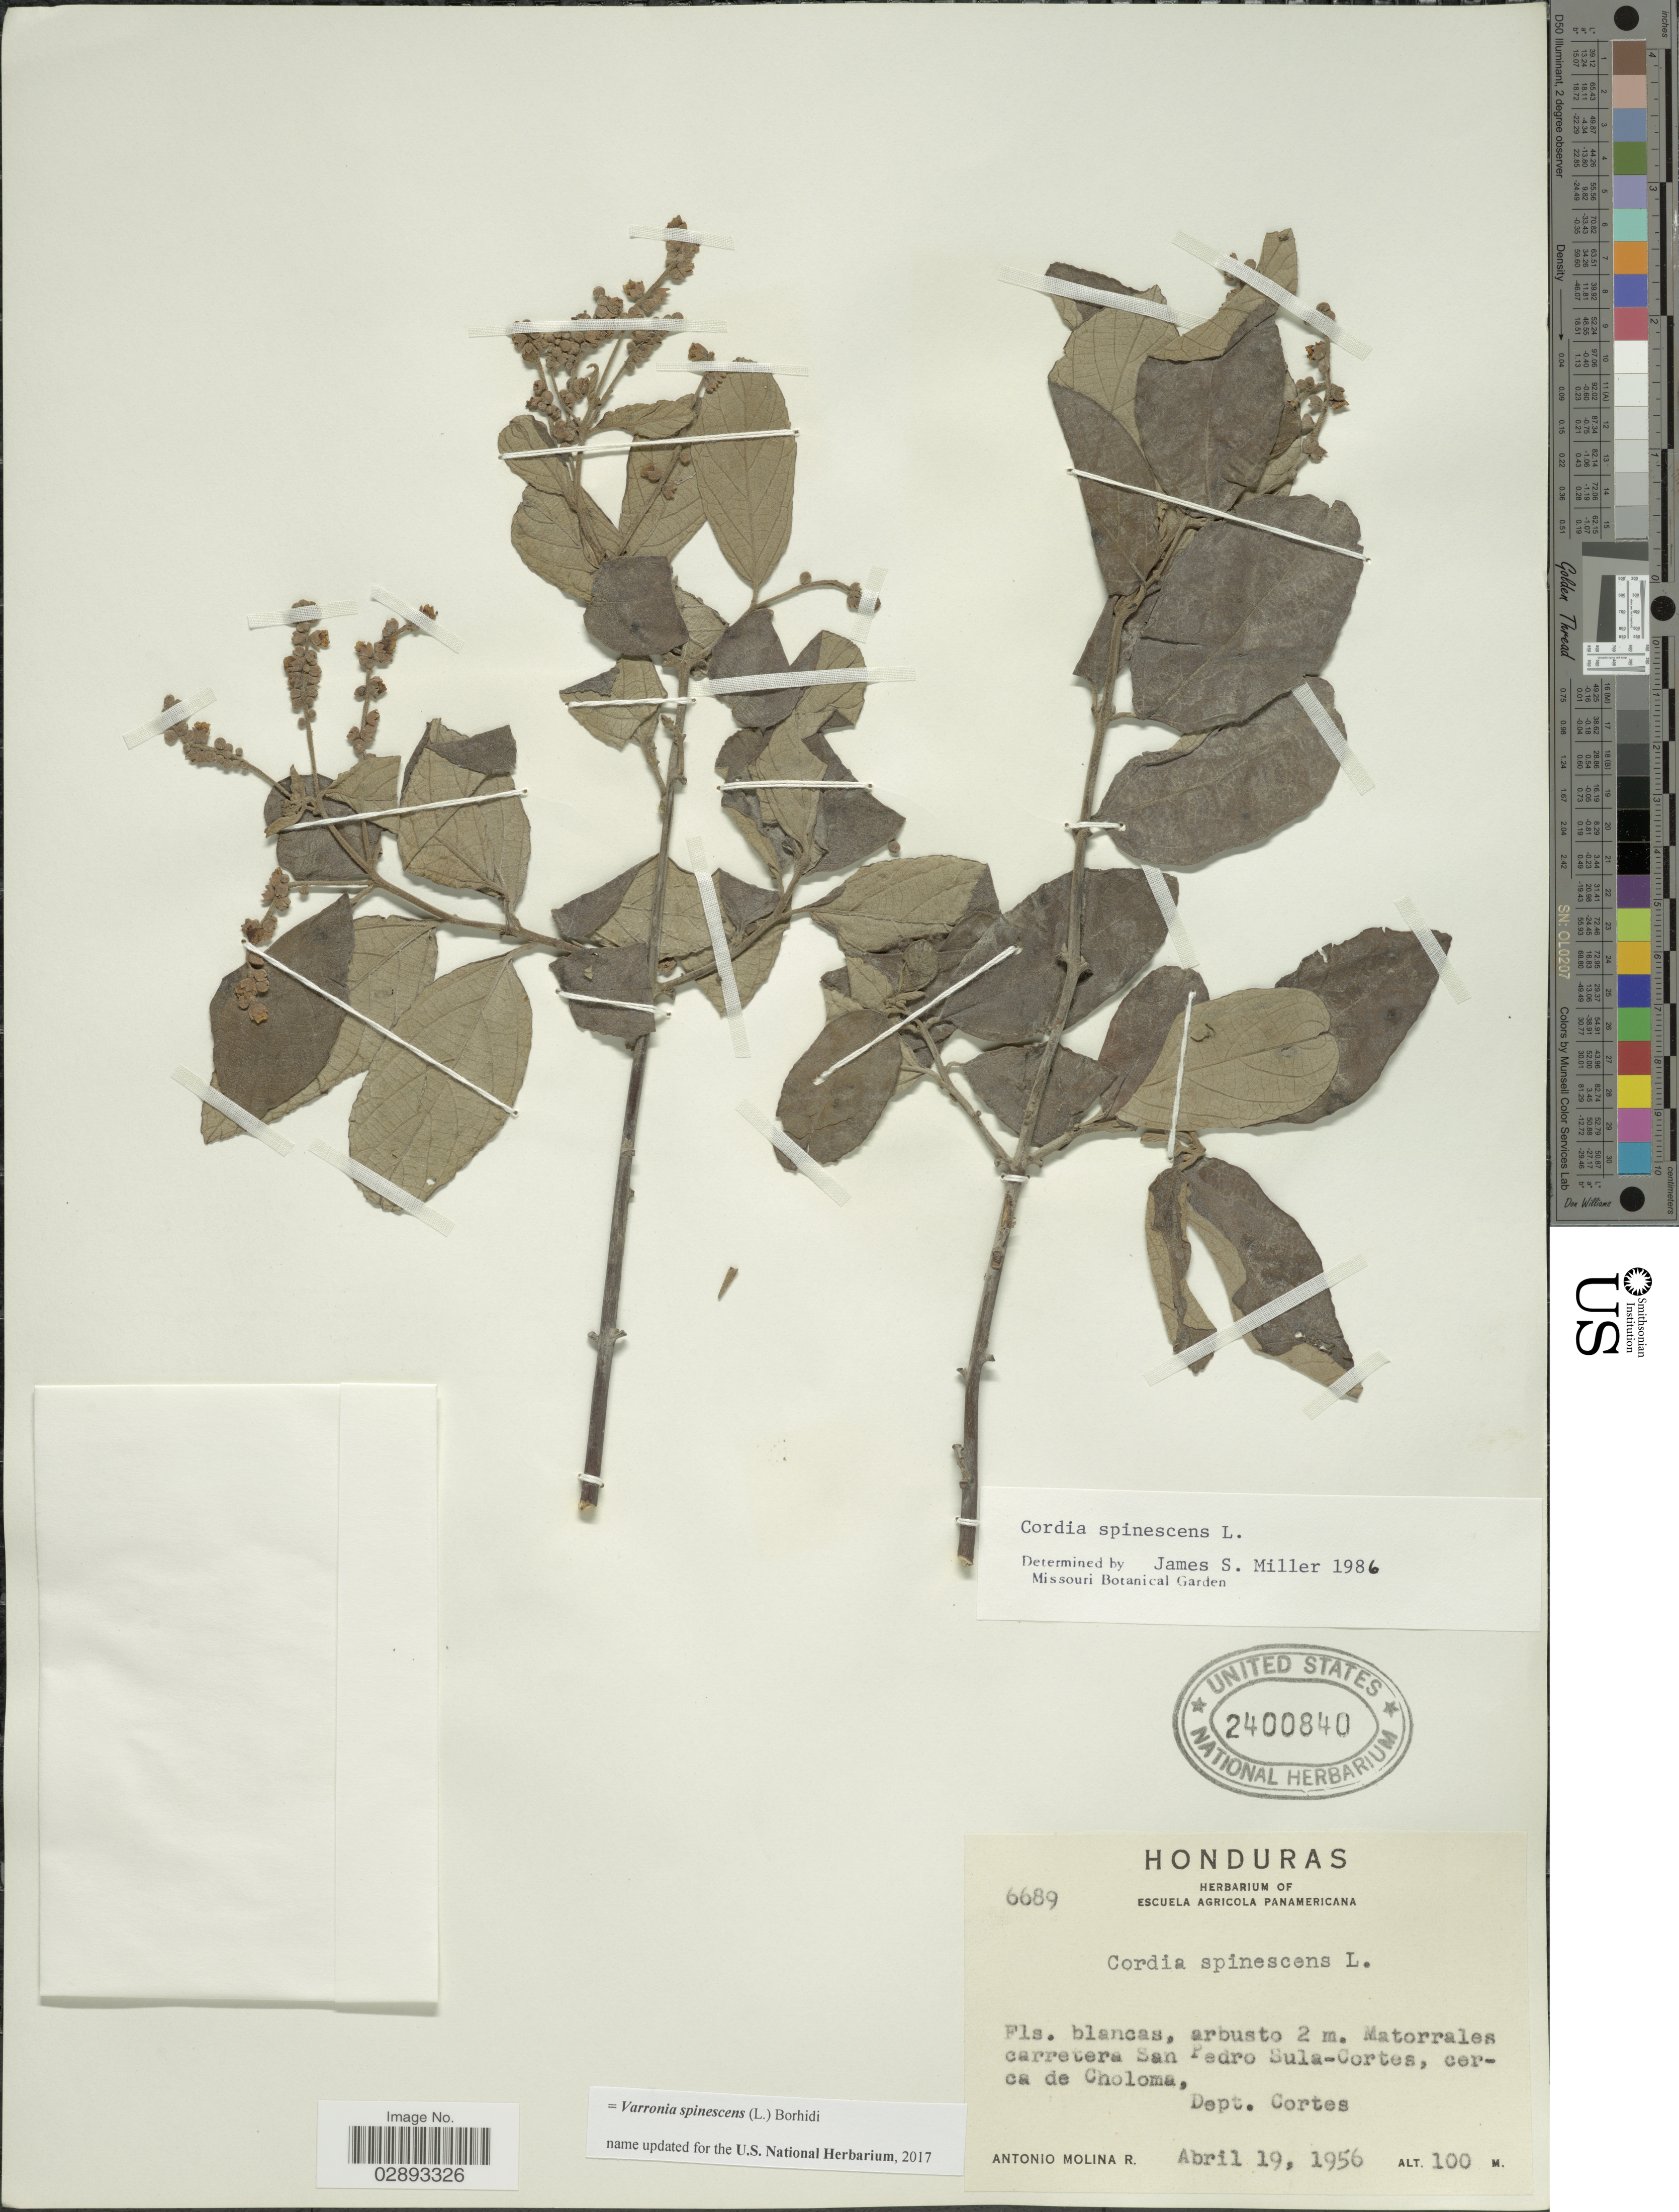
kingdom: Plantae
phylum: Tracheophyta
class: Magnoliopsida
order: Boraginales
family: Cordiaceae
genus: Varronia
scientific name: Varronia spinescens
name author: (L.) Borhidi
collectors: A. Molina R.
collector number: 6689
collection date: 1956-04-19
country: Honduras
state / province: Cortés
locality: Matorrales carretera San Pedro Sula-Cortes, cerca de Choloma, Dept. Cortes.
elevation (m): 100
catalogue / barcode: US 2400840